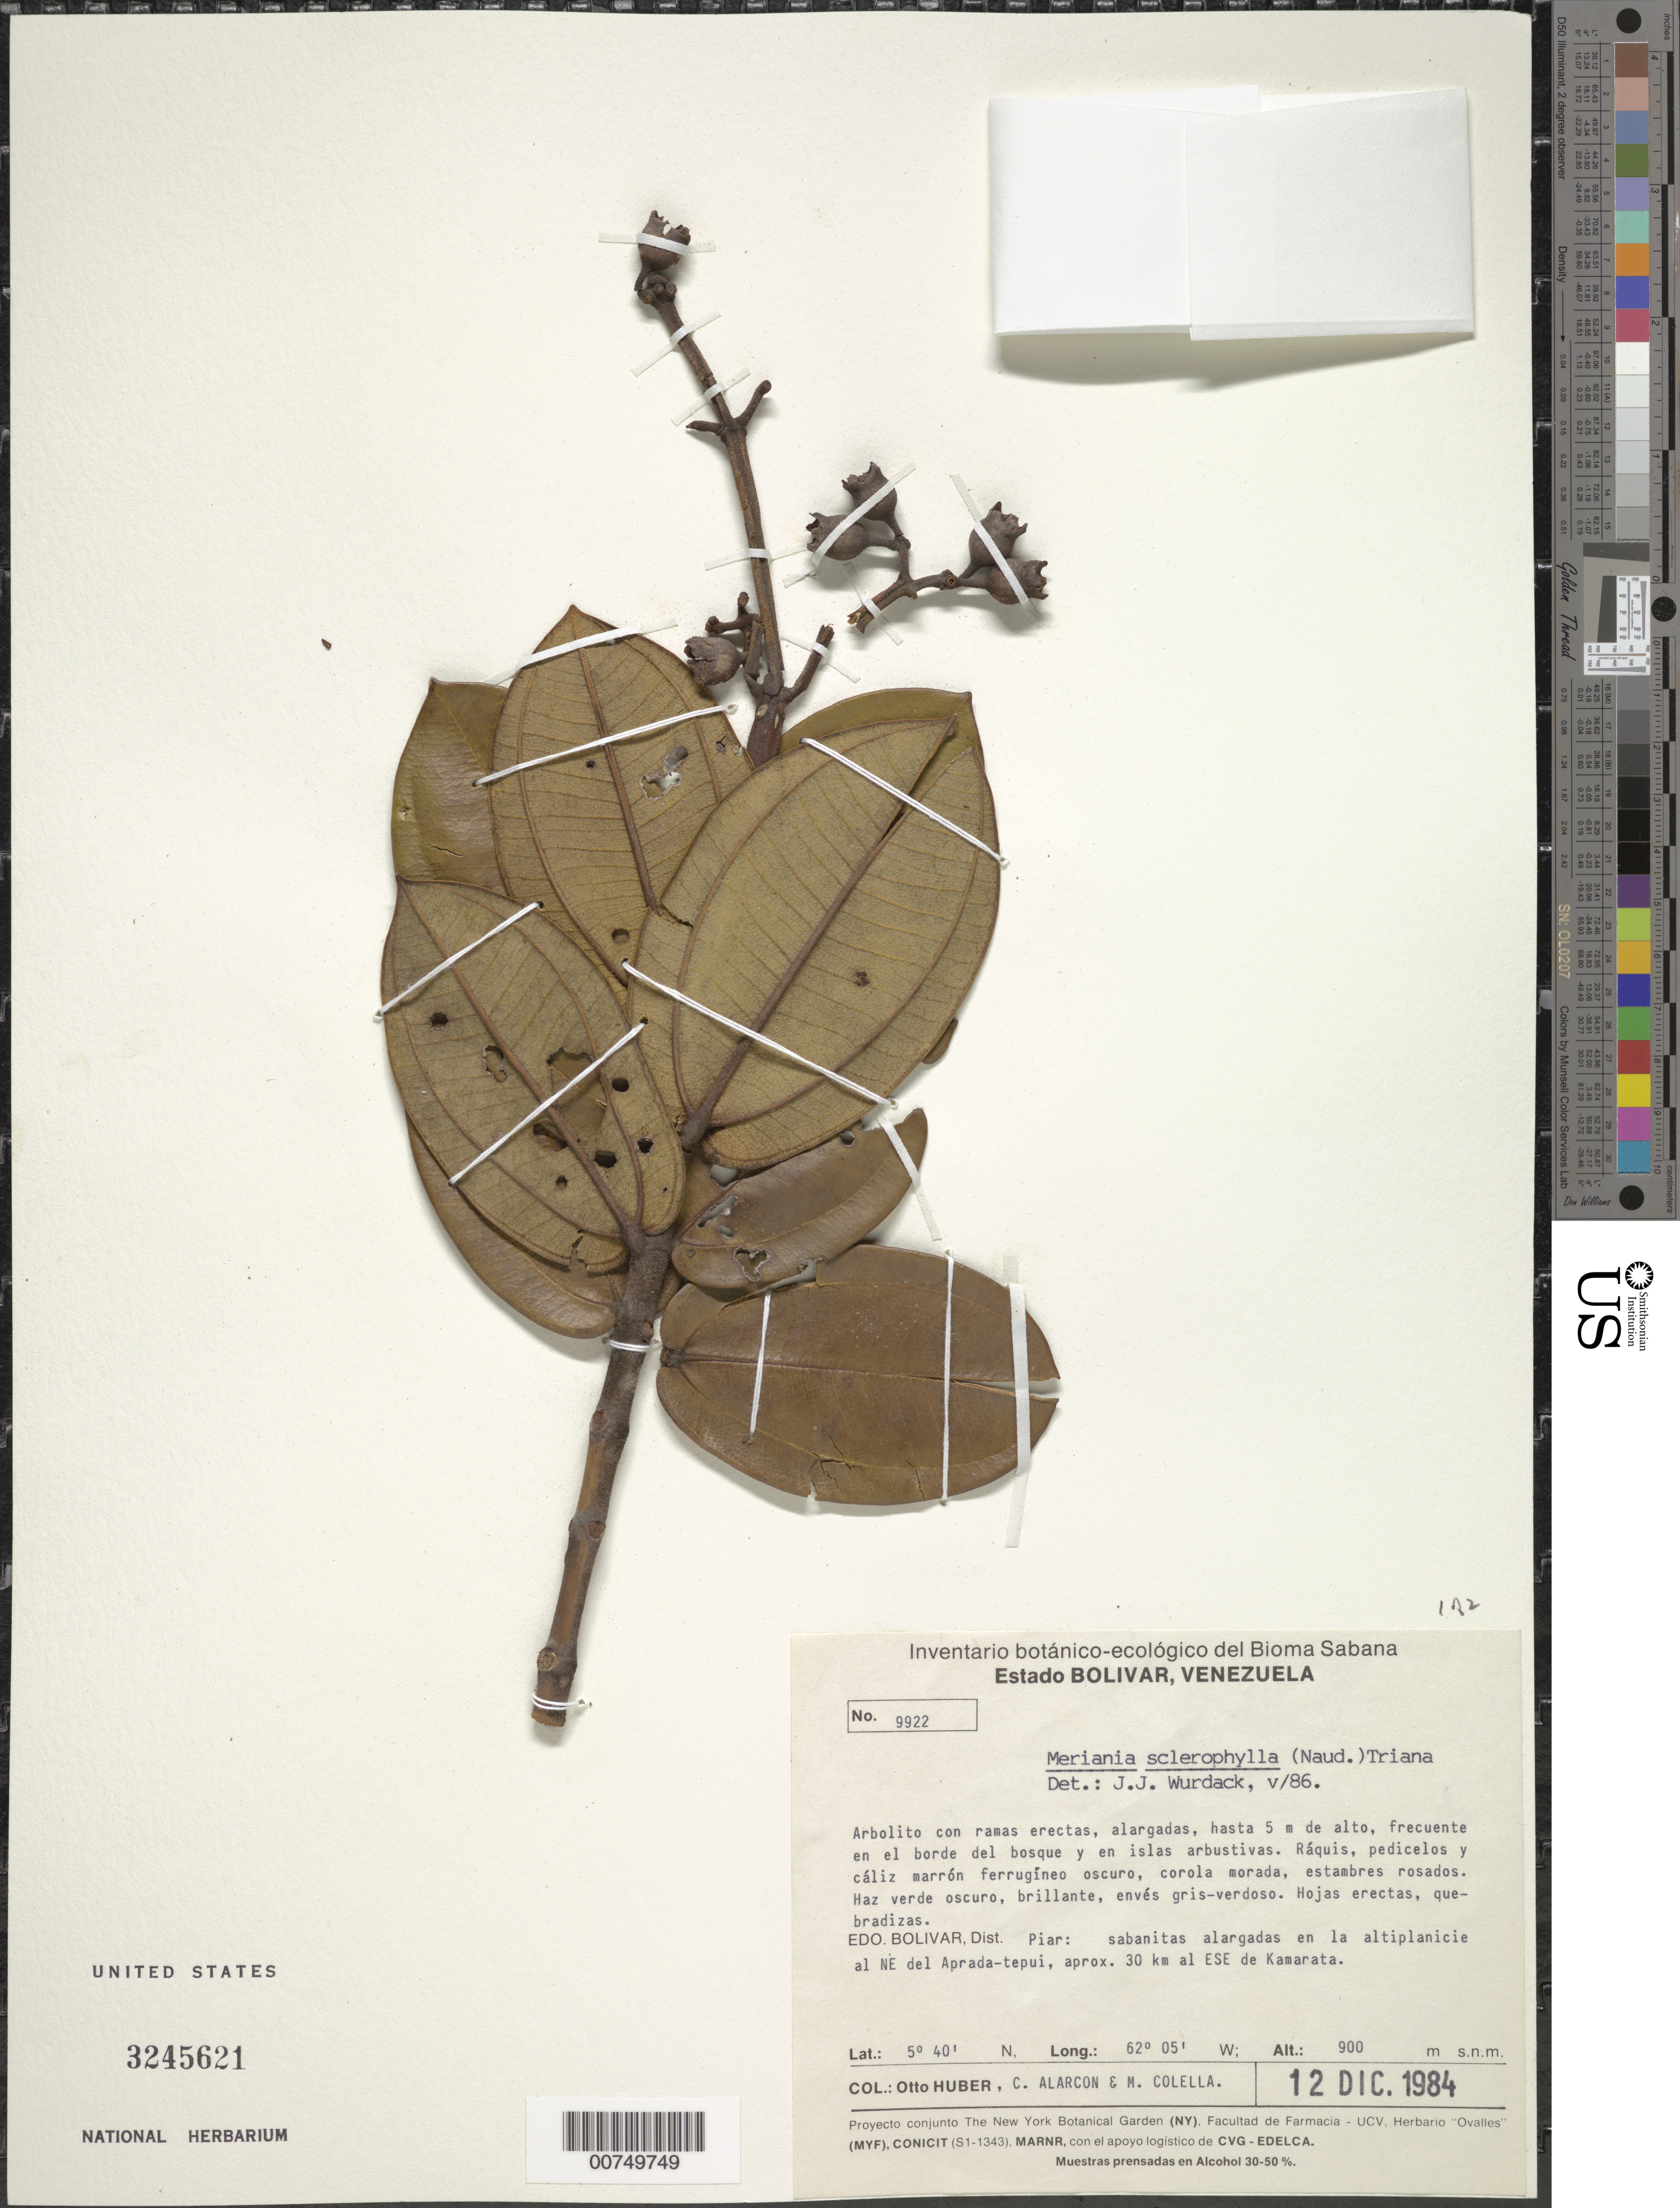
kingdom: Plantae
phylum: Tracheophyta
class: Magnoliopsida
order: Myrtales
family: Melastomataceae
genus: Meriania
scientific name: Meriania sclerophylla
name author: Triana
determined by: Wurdack, John J., (US), US (UNITED STATES)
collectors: O. Huber, C. Alarcon & M. Colella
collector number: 9922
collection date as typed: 12-Dec-84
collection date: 1984-12-12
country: Venezuela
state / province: Bolívar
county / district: Piar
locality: Aprada-tepuí, NE of, 40 km ENE of Urimán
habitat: Edge of forest and bush islands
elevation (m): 900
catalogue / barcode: US 3245621